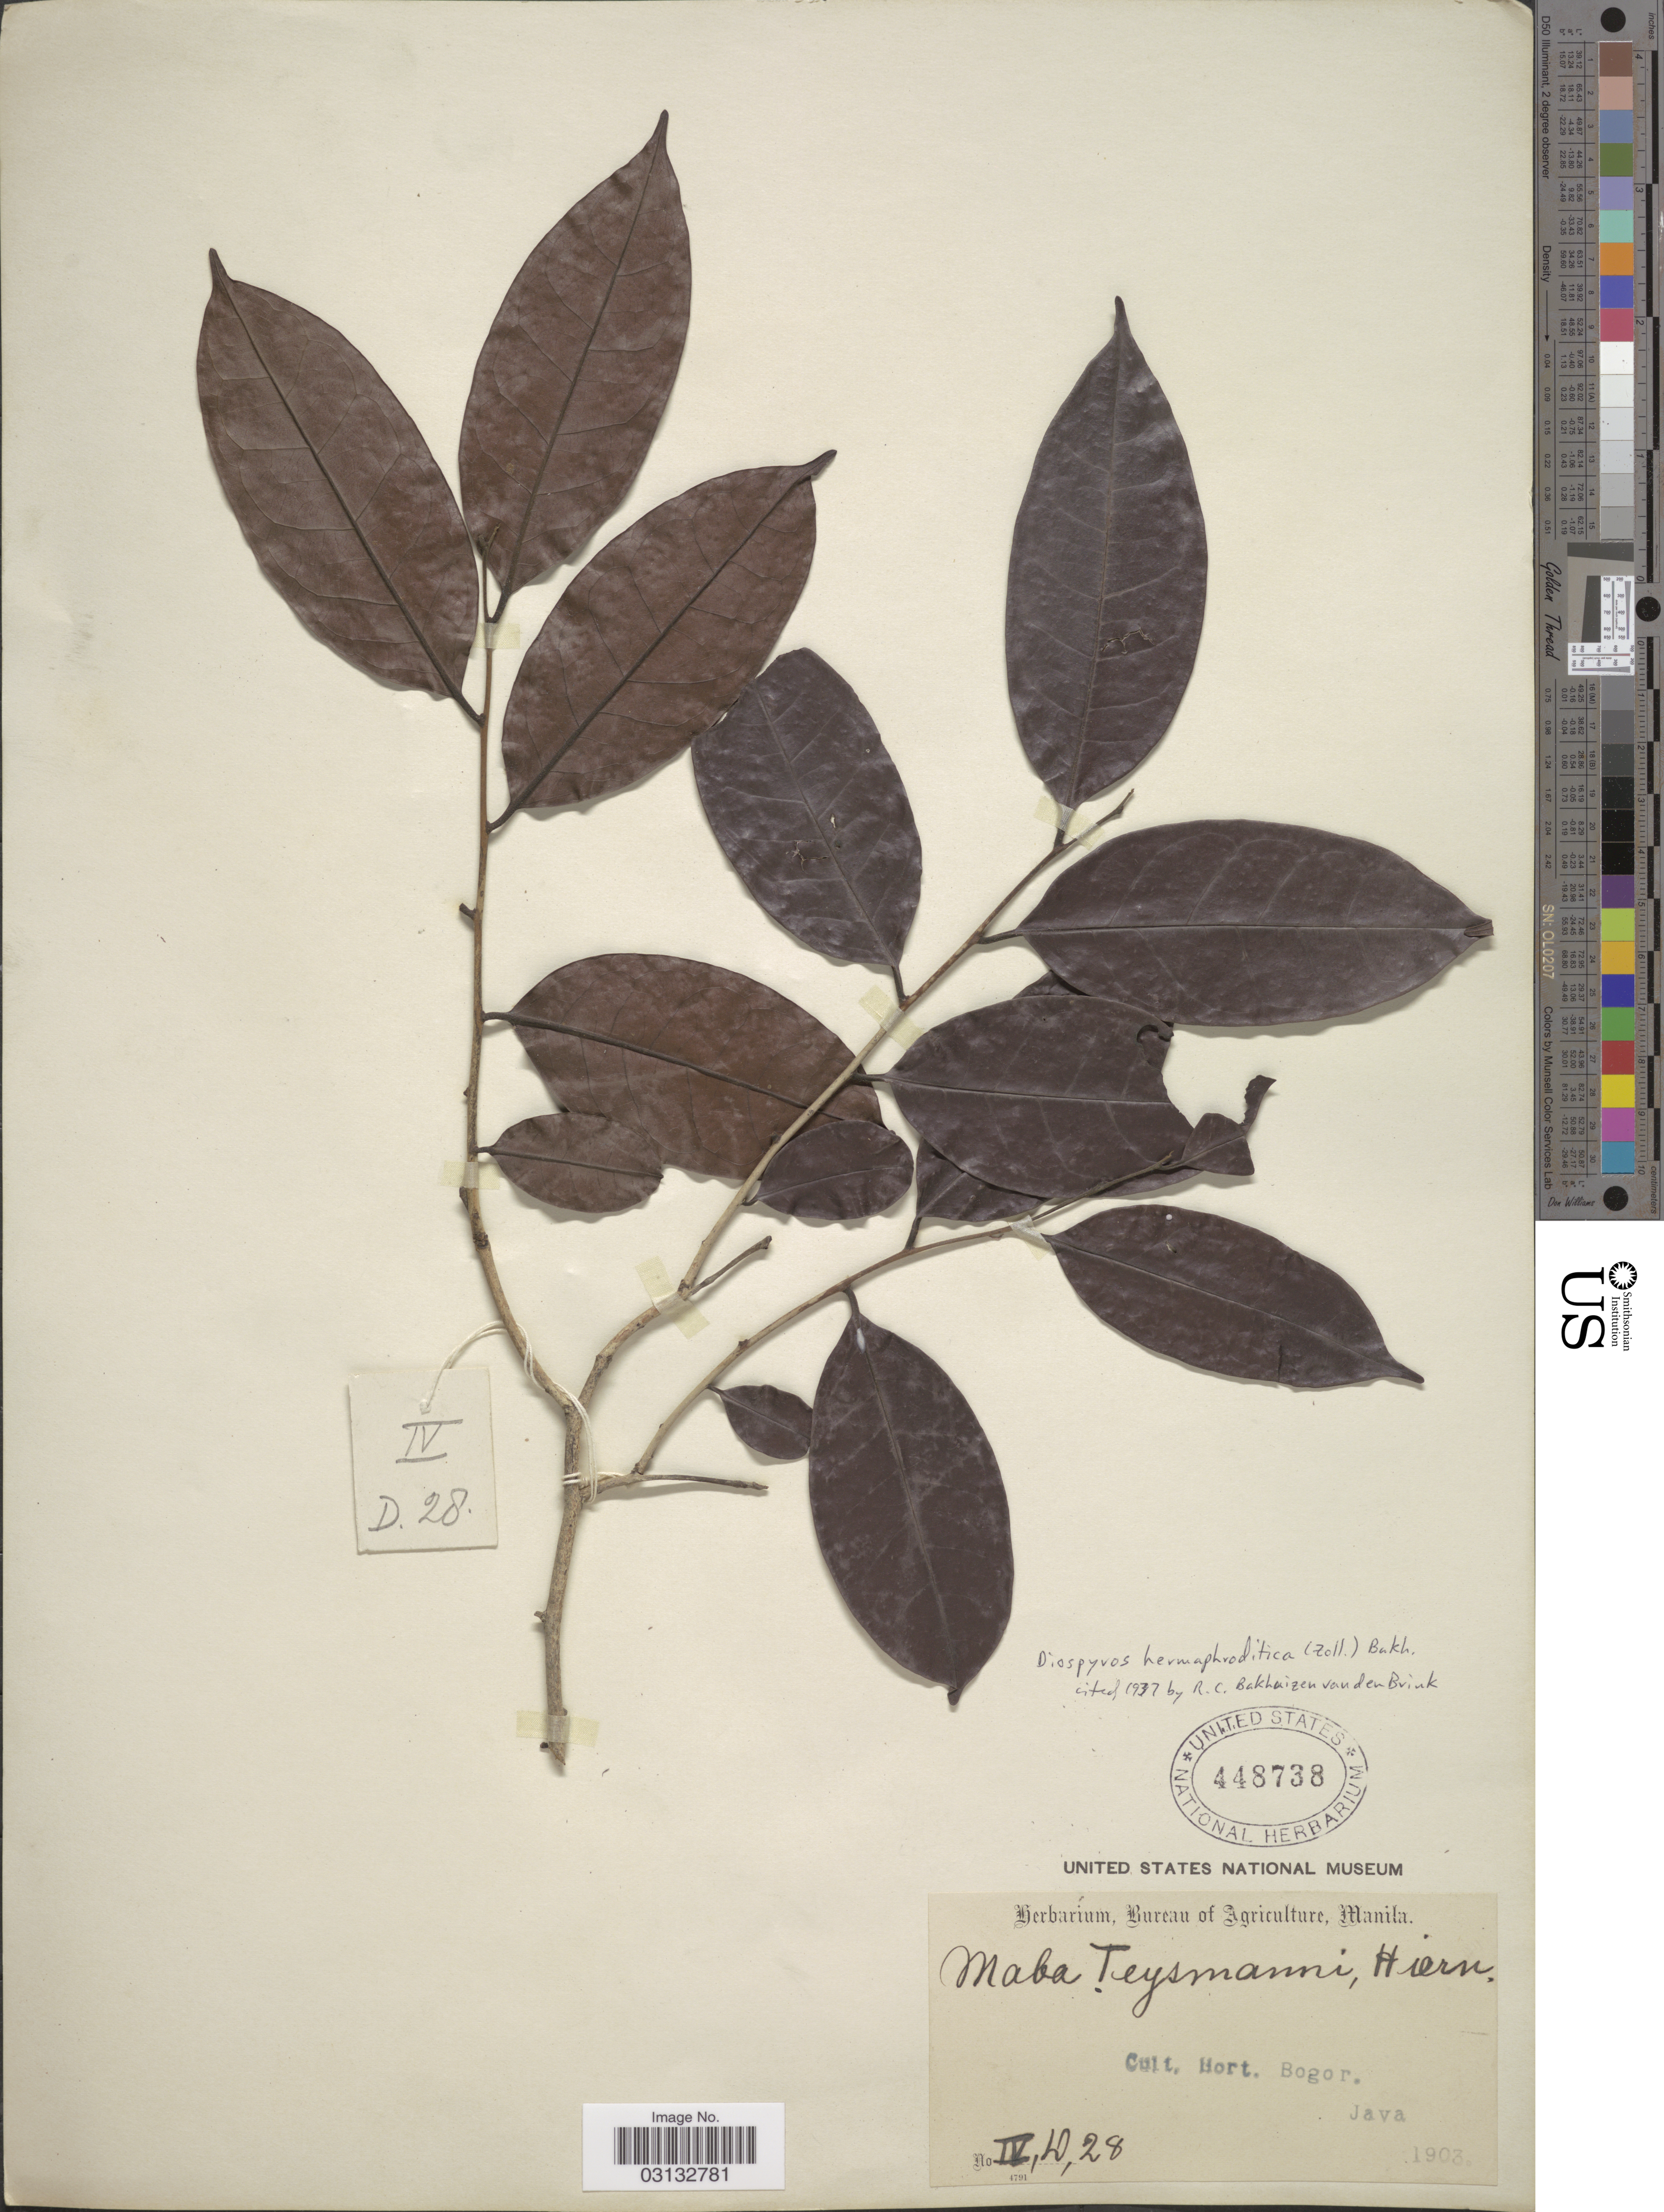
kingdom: Plantae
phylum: Tracheophyta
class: Magnoliopsida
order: Ericales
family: Ebenaceae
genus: Diospyros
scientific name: Diospyros hermaphroditica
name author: (Zoll.) Bakh. ex Steenis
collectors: ex Herb. Bur. Agric. Manila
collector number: IV,D,28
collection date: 1903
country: Indonesia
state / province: Java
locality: Cult. Hort. Bogor. Java.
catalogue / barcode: US 448738